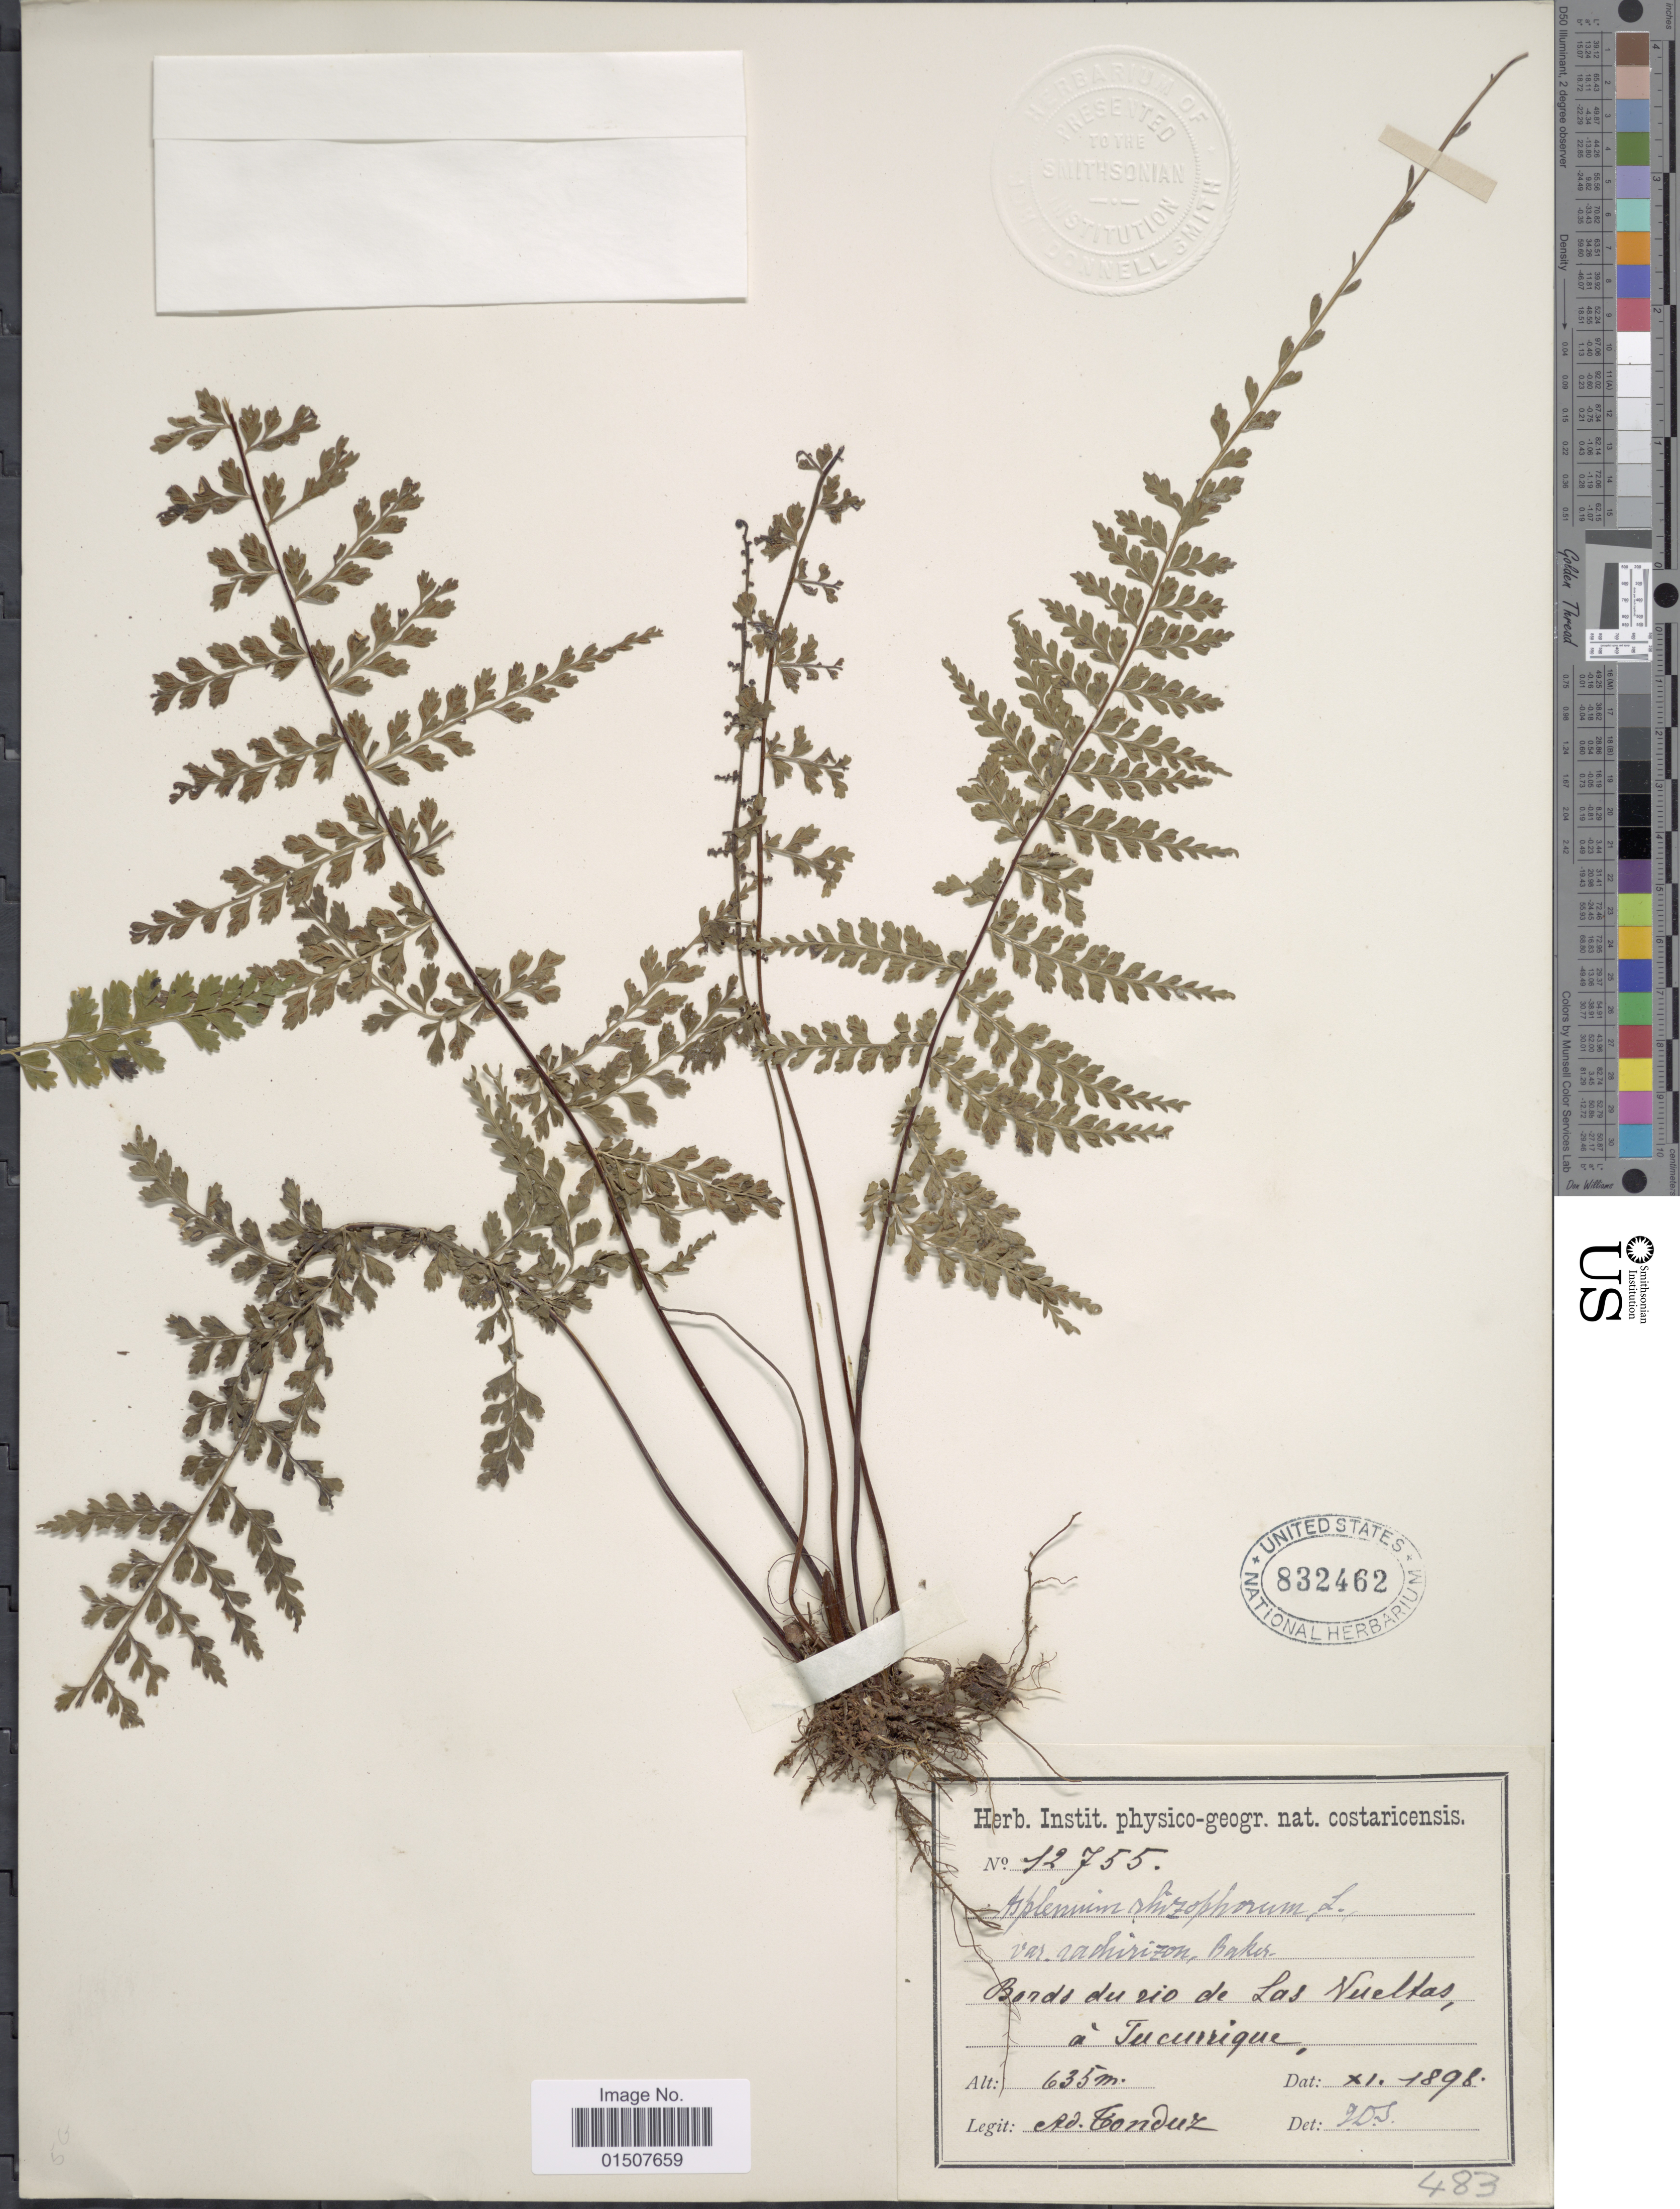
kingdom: Plantae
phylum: Tracheophyta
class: Polypodiopsida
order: Polypodiales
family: Aspleniaceae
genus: Asplenium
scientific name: Asplenium radicans var. partitum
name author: (Klotzsch) Hieron.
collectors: A. Fonduz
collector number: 12755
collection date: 1898-11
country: Costa Rica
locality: Bords du rio de Las Vueltas, a Tucurrique.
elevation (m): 635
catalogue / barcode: US 832462